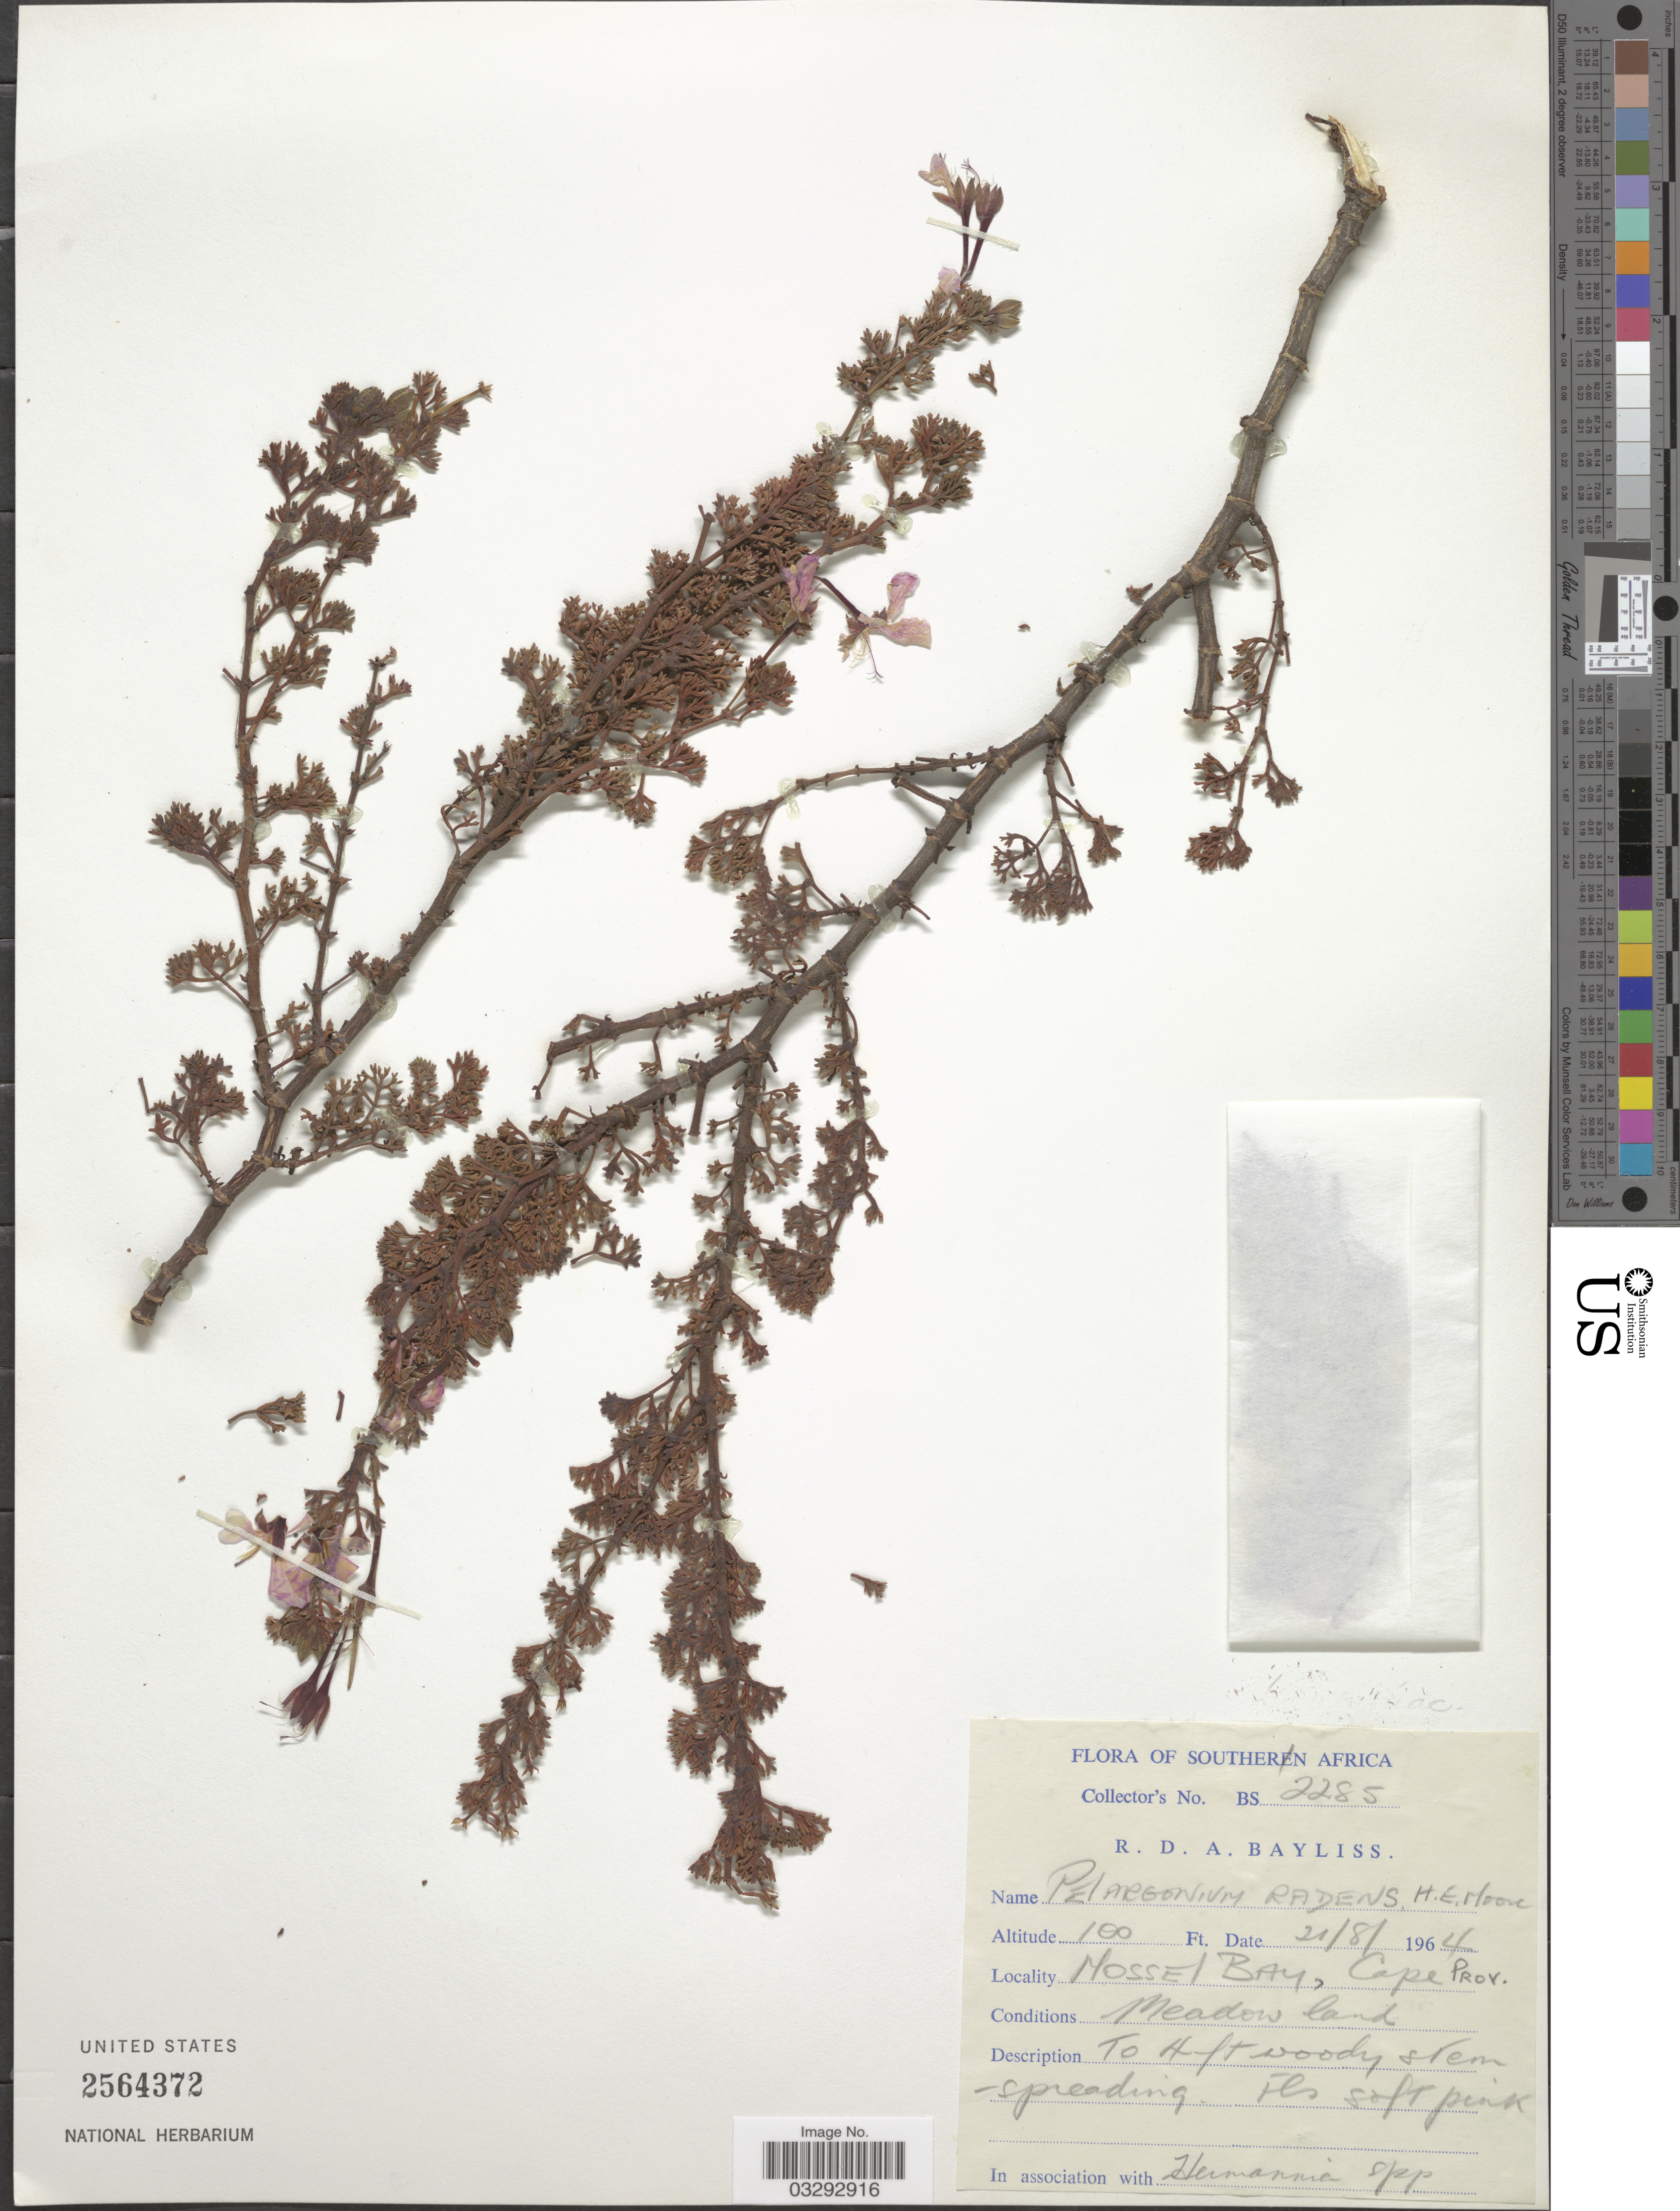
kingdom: Plantae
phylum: Tracheophyta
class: Magnoliopsida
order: Geraniales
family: Geraniaceae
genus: Pelargonium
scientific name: Pelargonium radens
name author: H.E. Moore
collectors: R. Bayliss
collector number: BS2285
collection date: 1964-08-21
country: South Africa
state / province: Western Cape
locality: Southern Africa, Mossel Bay.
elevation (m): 30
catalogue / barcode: US 2564372